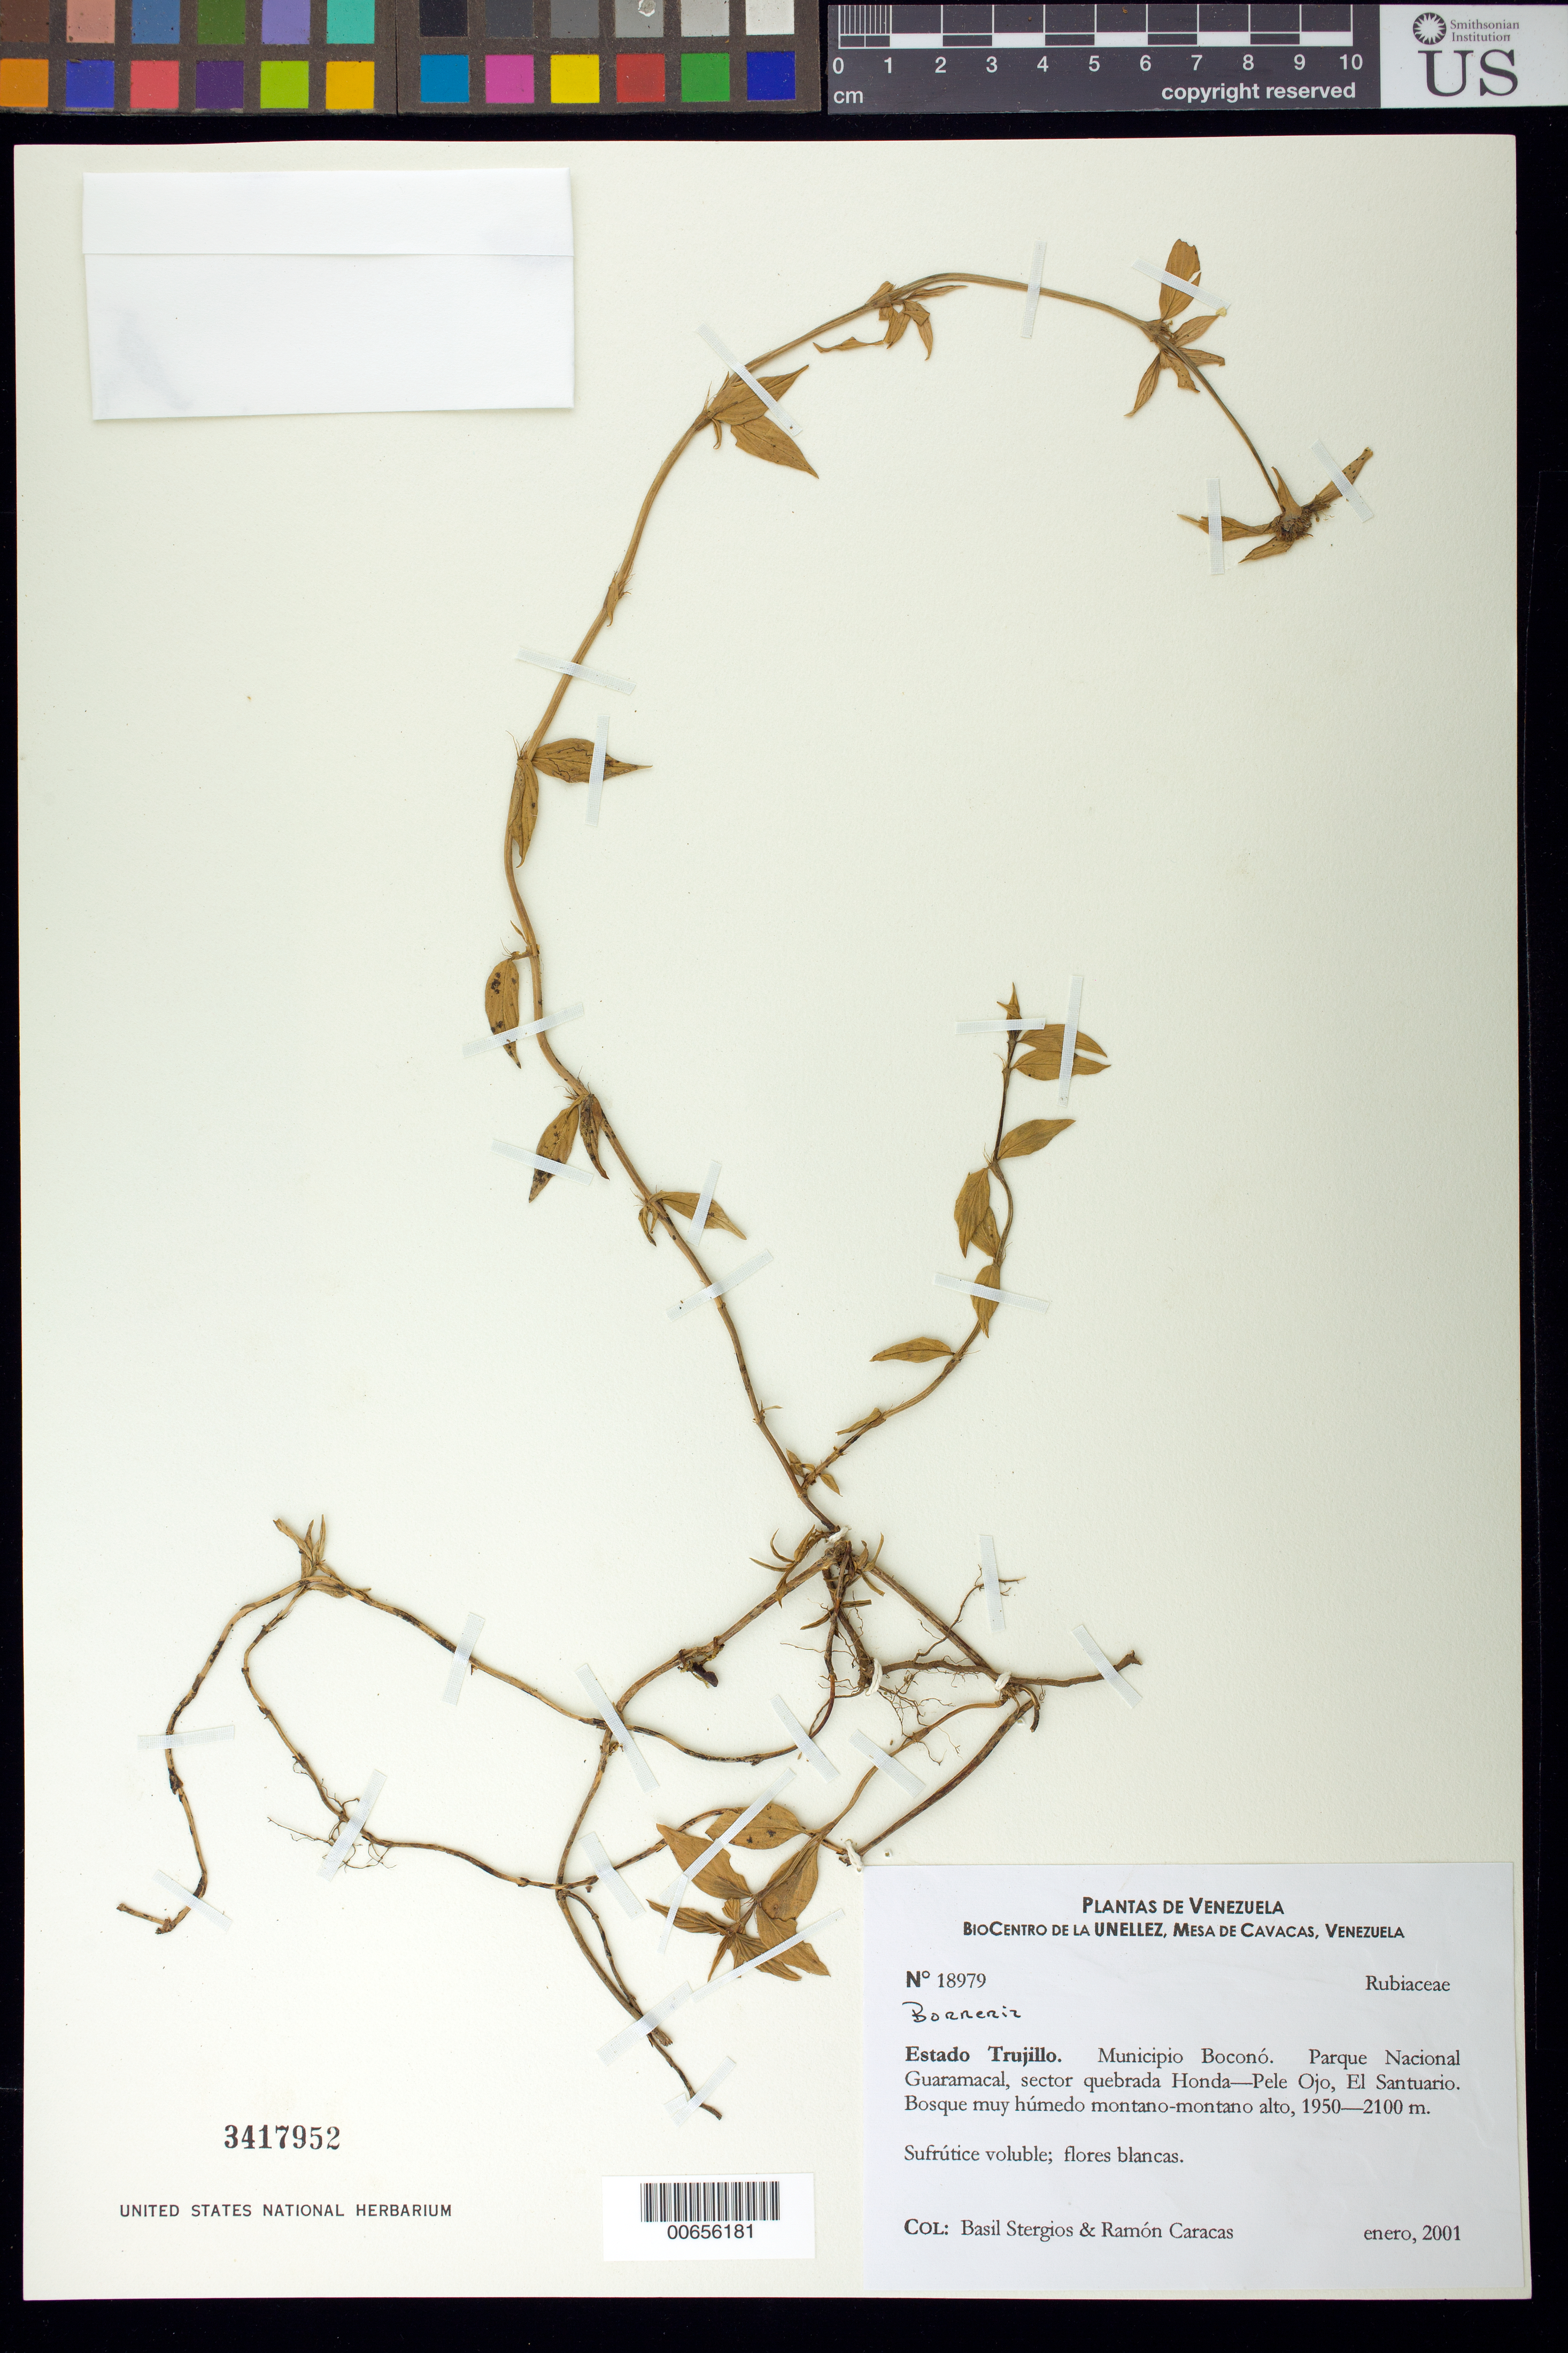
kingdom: Plantae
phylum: Tracheophyta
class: Magnoliopsida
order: Gentianales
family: Rubiaceae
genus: Borreria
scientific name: Borreria sp.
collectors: B. G. Stergios & R. Caracas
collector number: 18979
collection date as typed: Jan 2001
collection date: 2001-01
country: Venezuela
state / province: Trujillo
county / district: Boconó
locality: Parque Nacional Guaramacal, sector quebrada Honda-Pele Ojo, El Santuario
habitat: Bosque muy húmedo montano-montano alto.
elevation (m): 1950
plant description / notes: PORT, US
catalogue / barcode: US 3417952